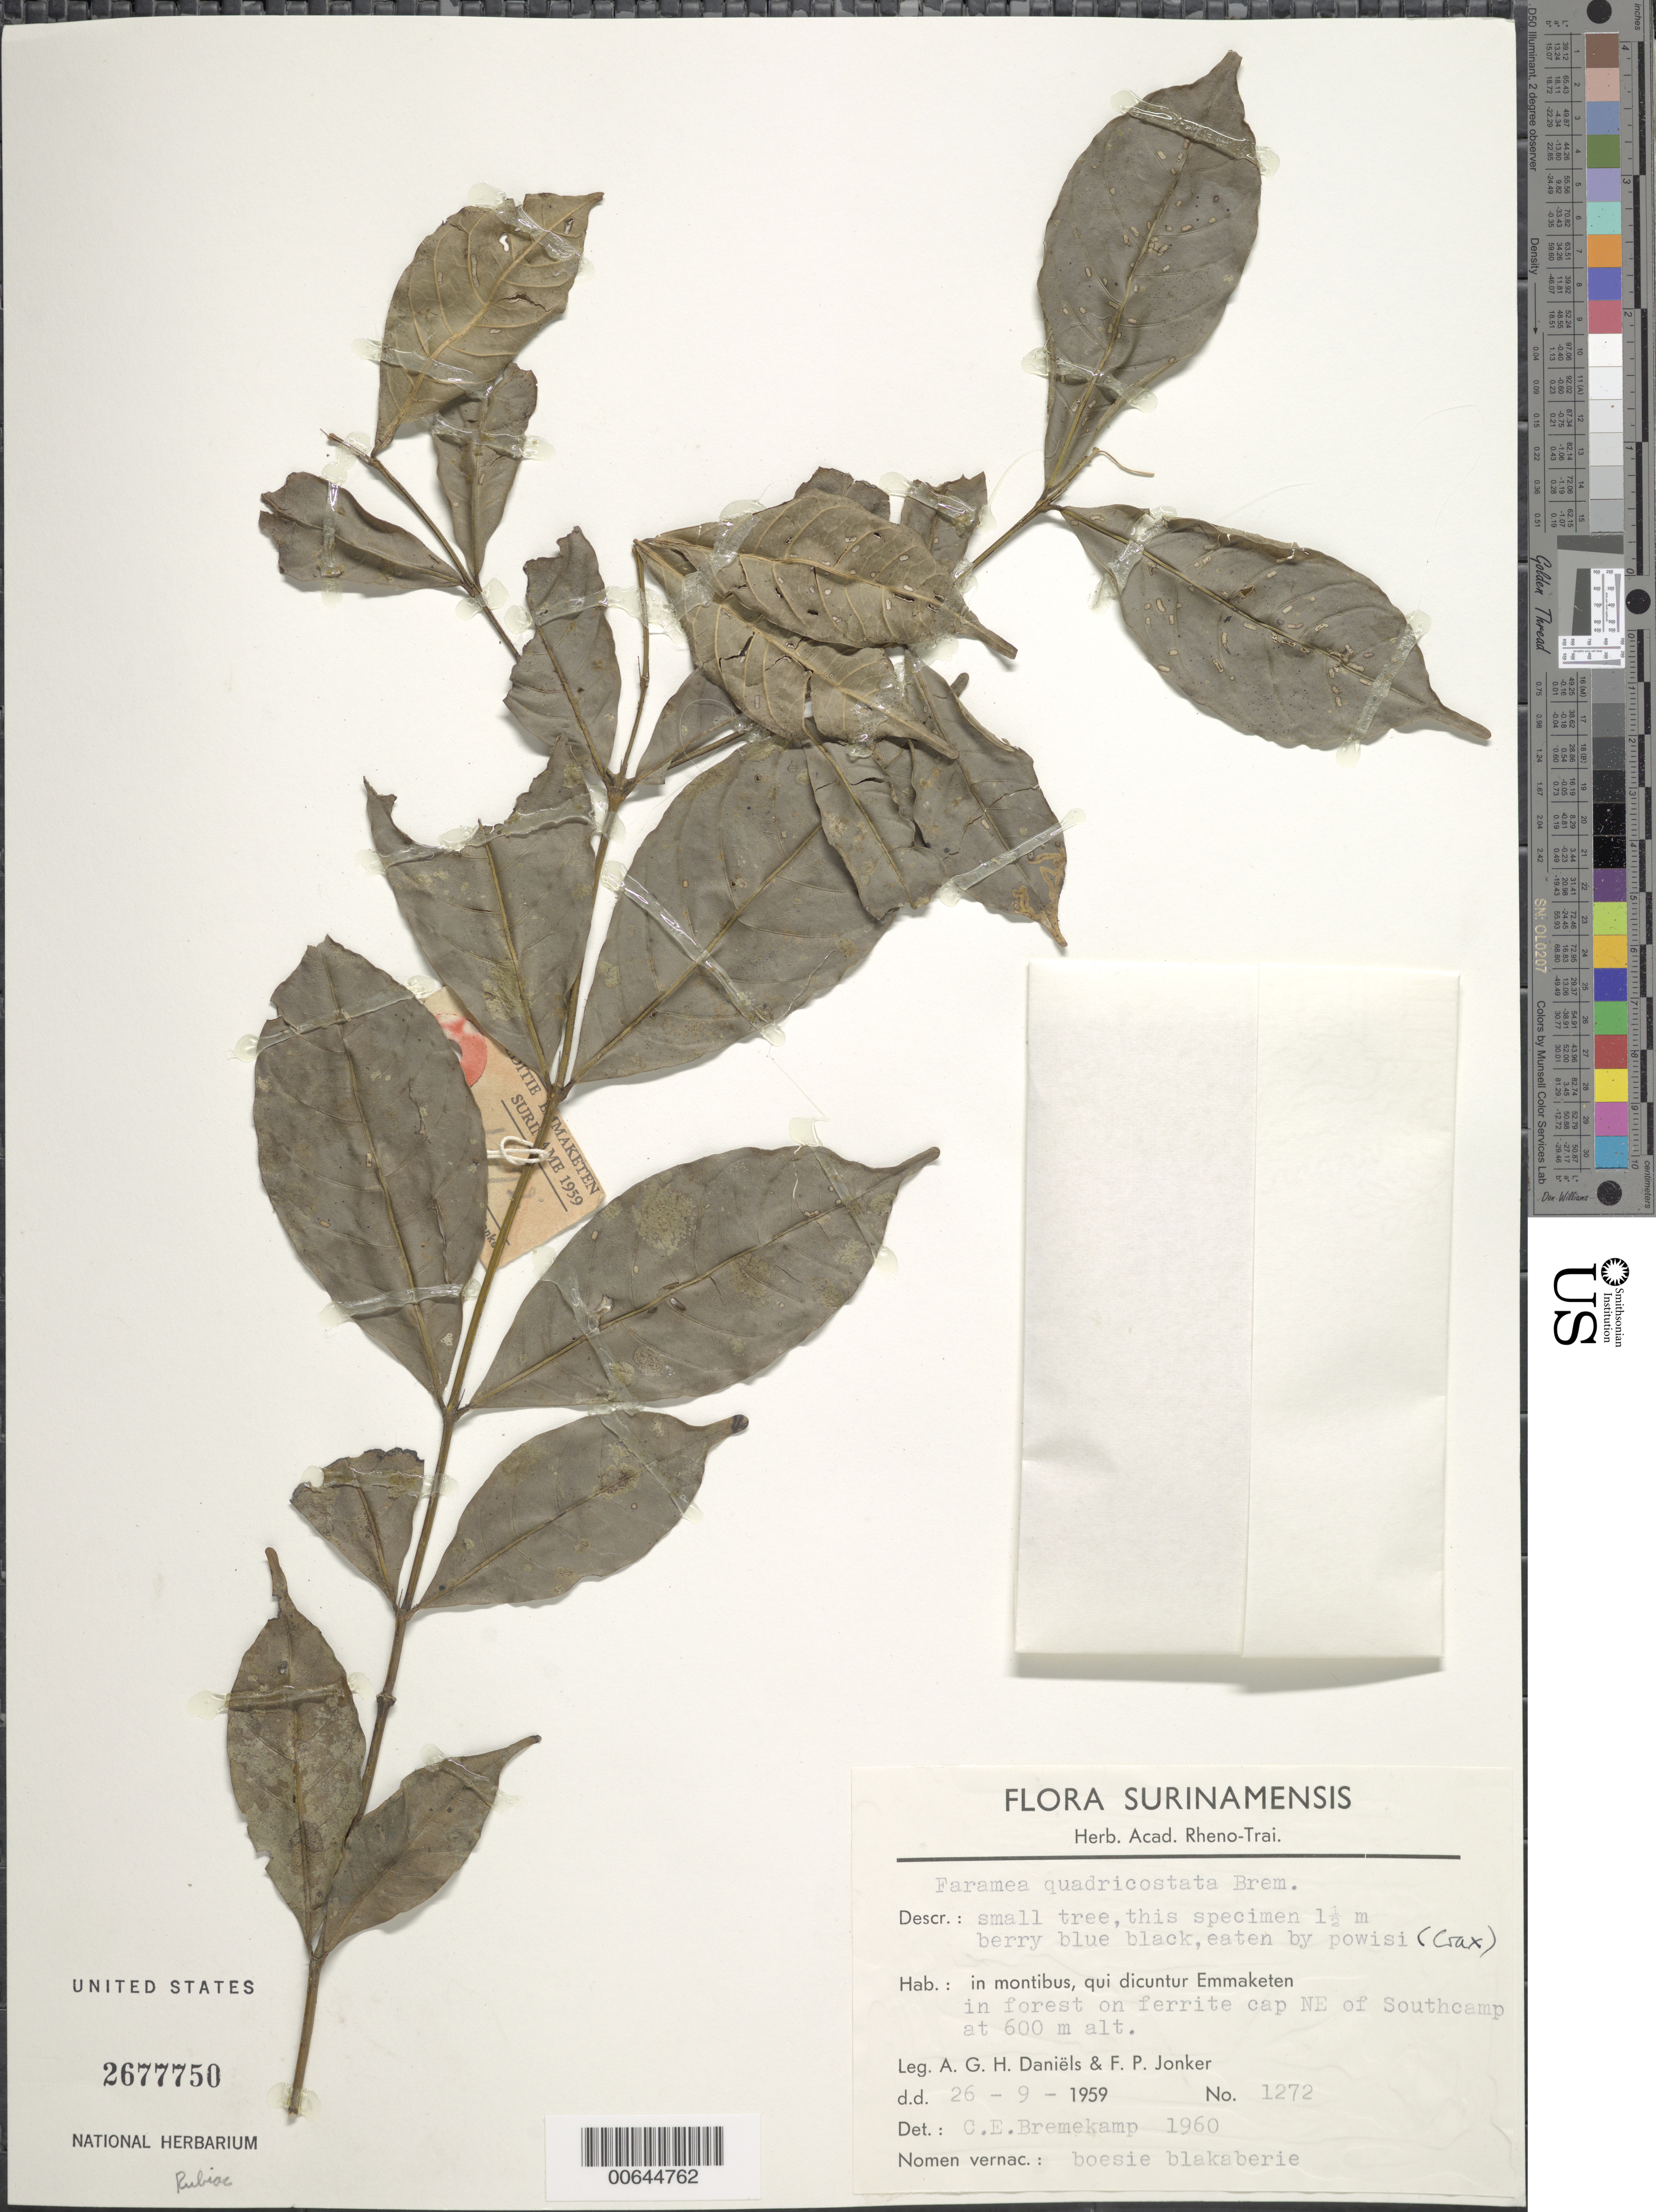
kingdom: Plantae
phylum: Tracheophyta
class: Magnoliopsida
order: Gentianales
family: Rubiaceae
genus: Faramea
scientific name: Faramea quadricostata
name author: Bremek.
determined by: Bremekamp, C. E. B.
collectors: A. Daniëls & F. P. Jonker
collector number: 1272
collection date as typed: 26-Sep-59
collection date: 1959-09-26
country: Suriname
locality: Emmaketen, NE of Southcamp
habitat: Forest on ferrite cap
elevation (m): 600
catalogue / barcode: US 2677750